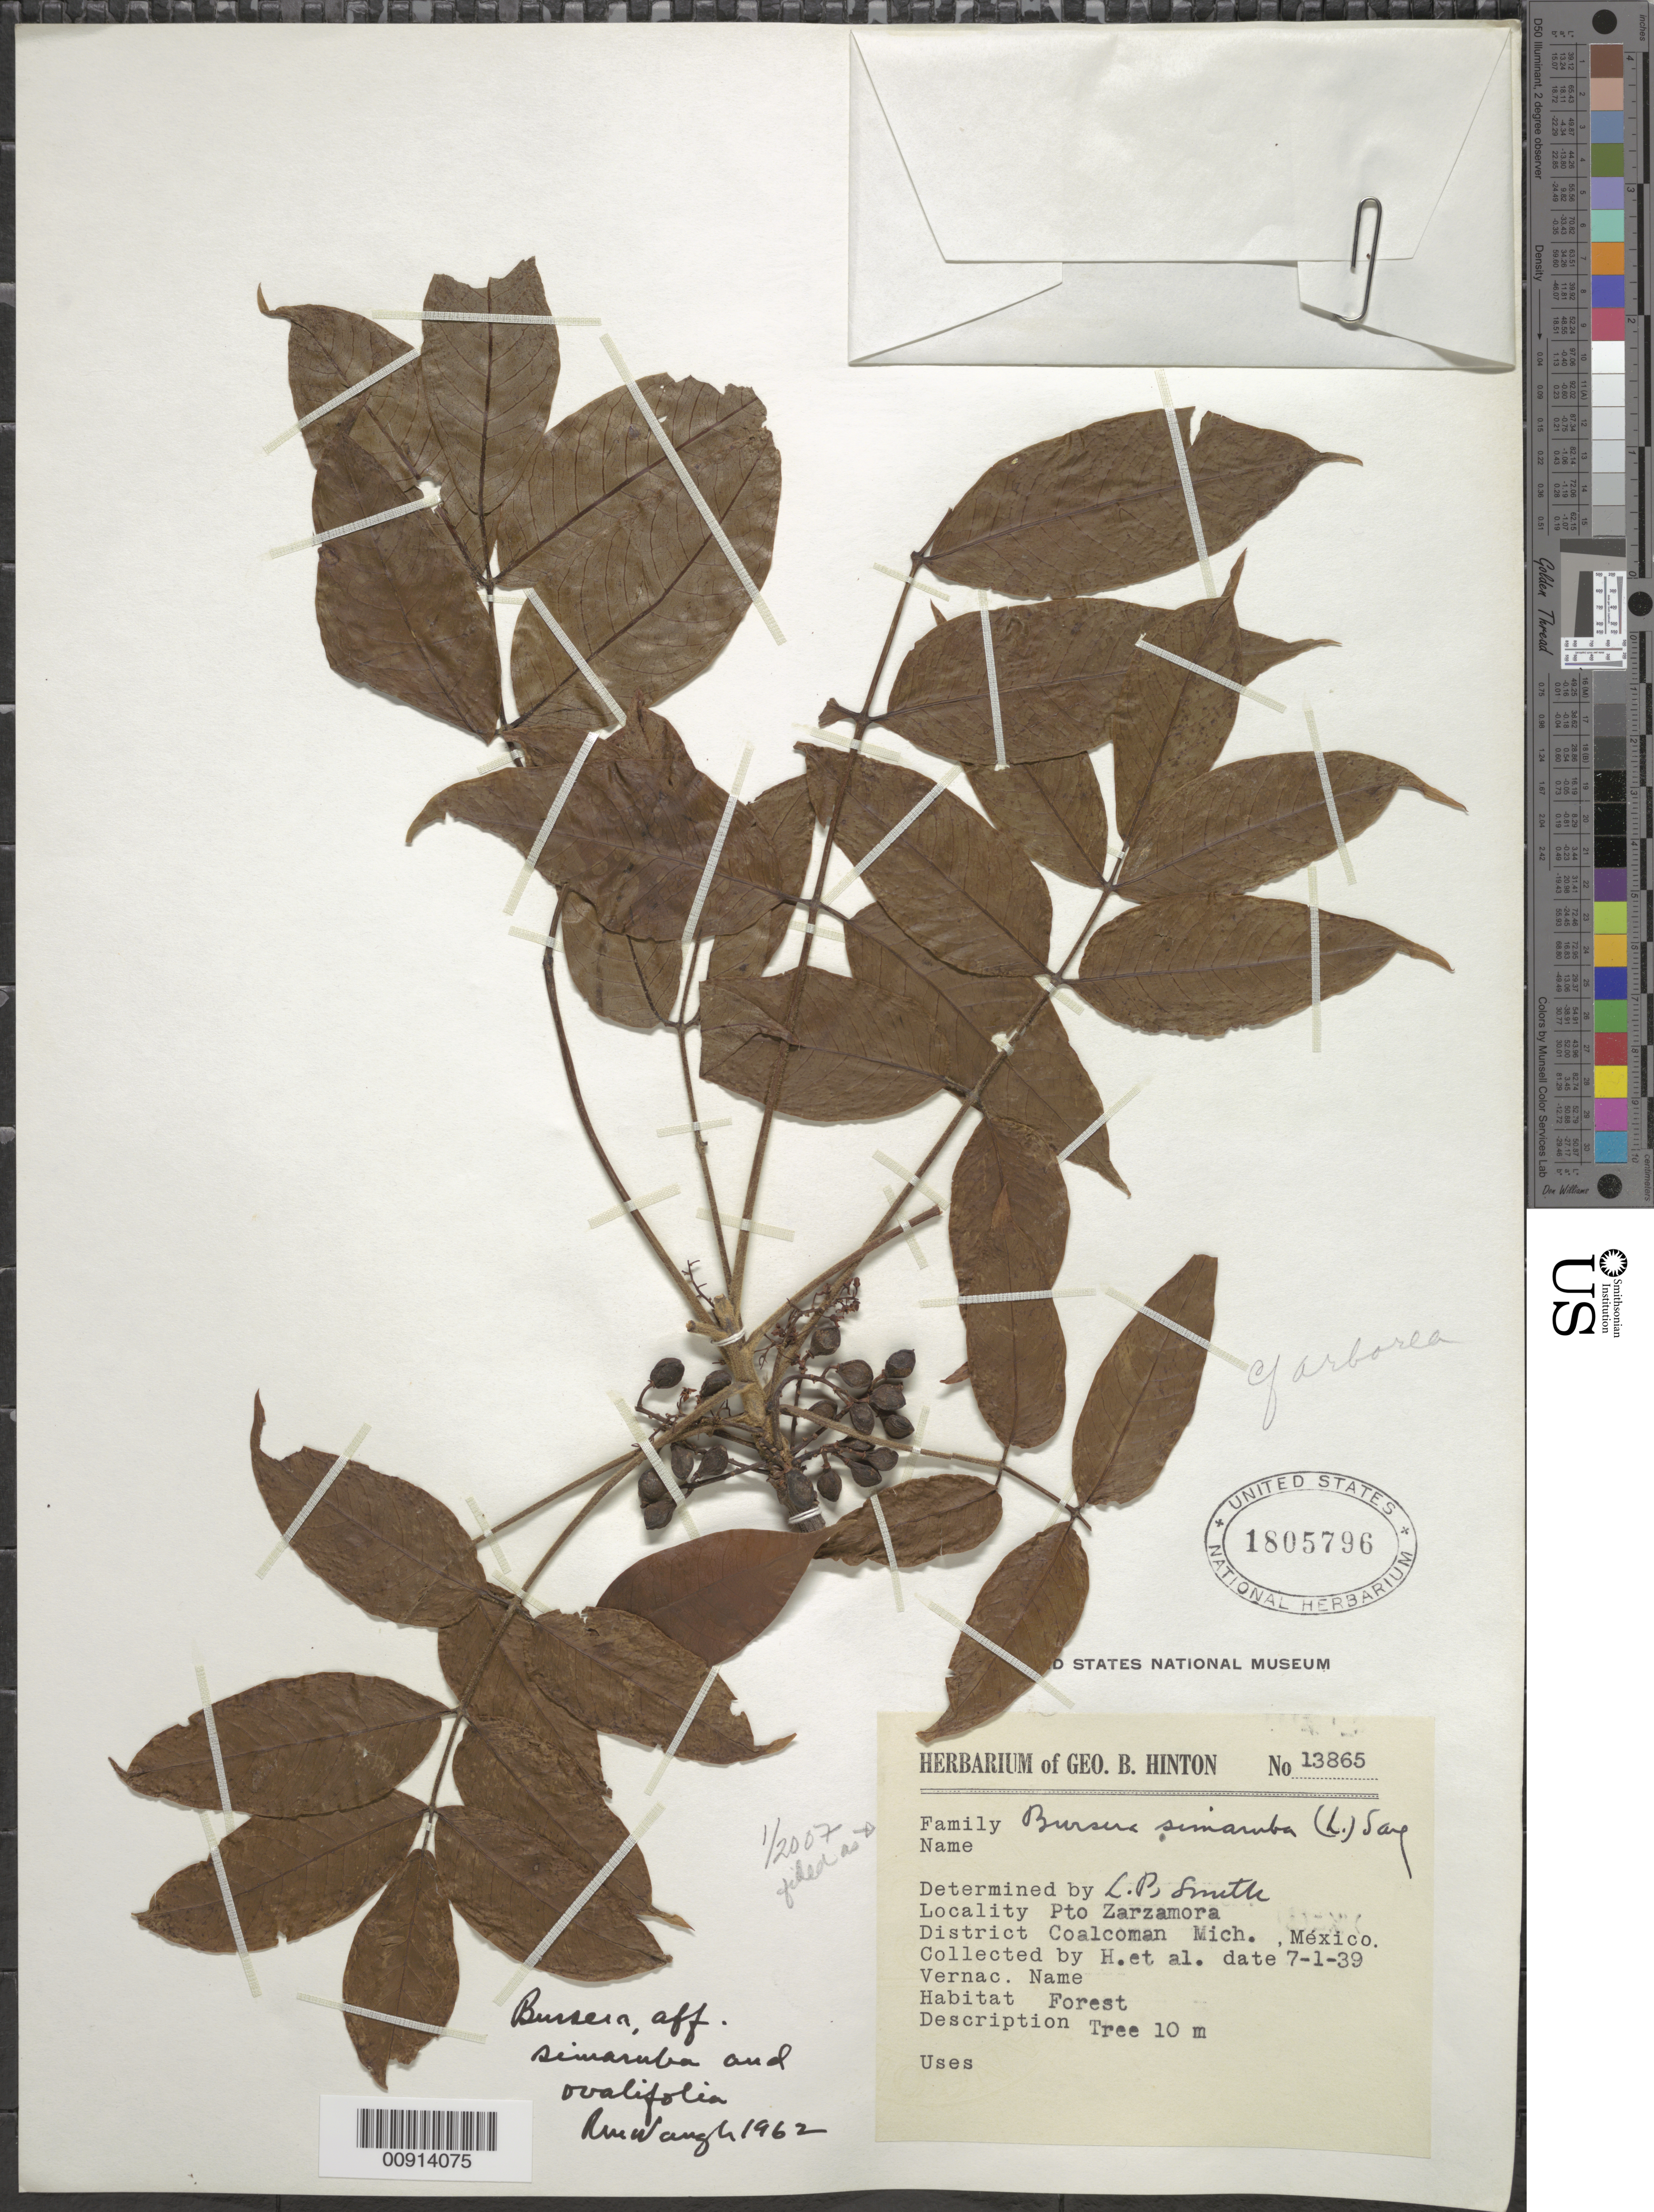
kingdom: Plantae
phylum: Tracheophyta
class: Magnoliopsida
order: Sapindales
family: Burseraceae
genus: Bursera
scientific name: Bursera simaruba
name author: (L.) Sarg.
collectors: G. B. Hinton & et al.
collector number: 13865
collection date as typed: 01 Jul 1939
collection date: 1939-07-01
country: Mexico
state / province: Michoacán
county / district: Coalcomán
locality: Pto. Zarzamora, District Coalcomán, Michoacán.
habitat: Forest.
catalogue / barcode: US 1805796